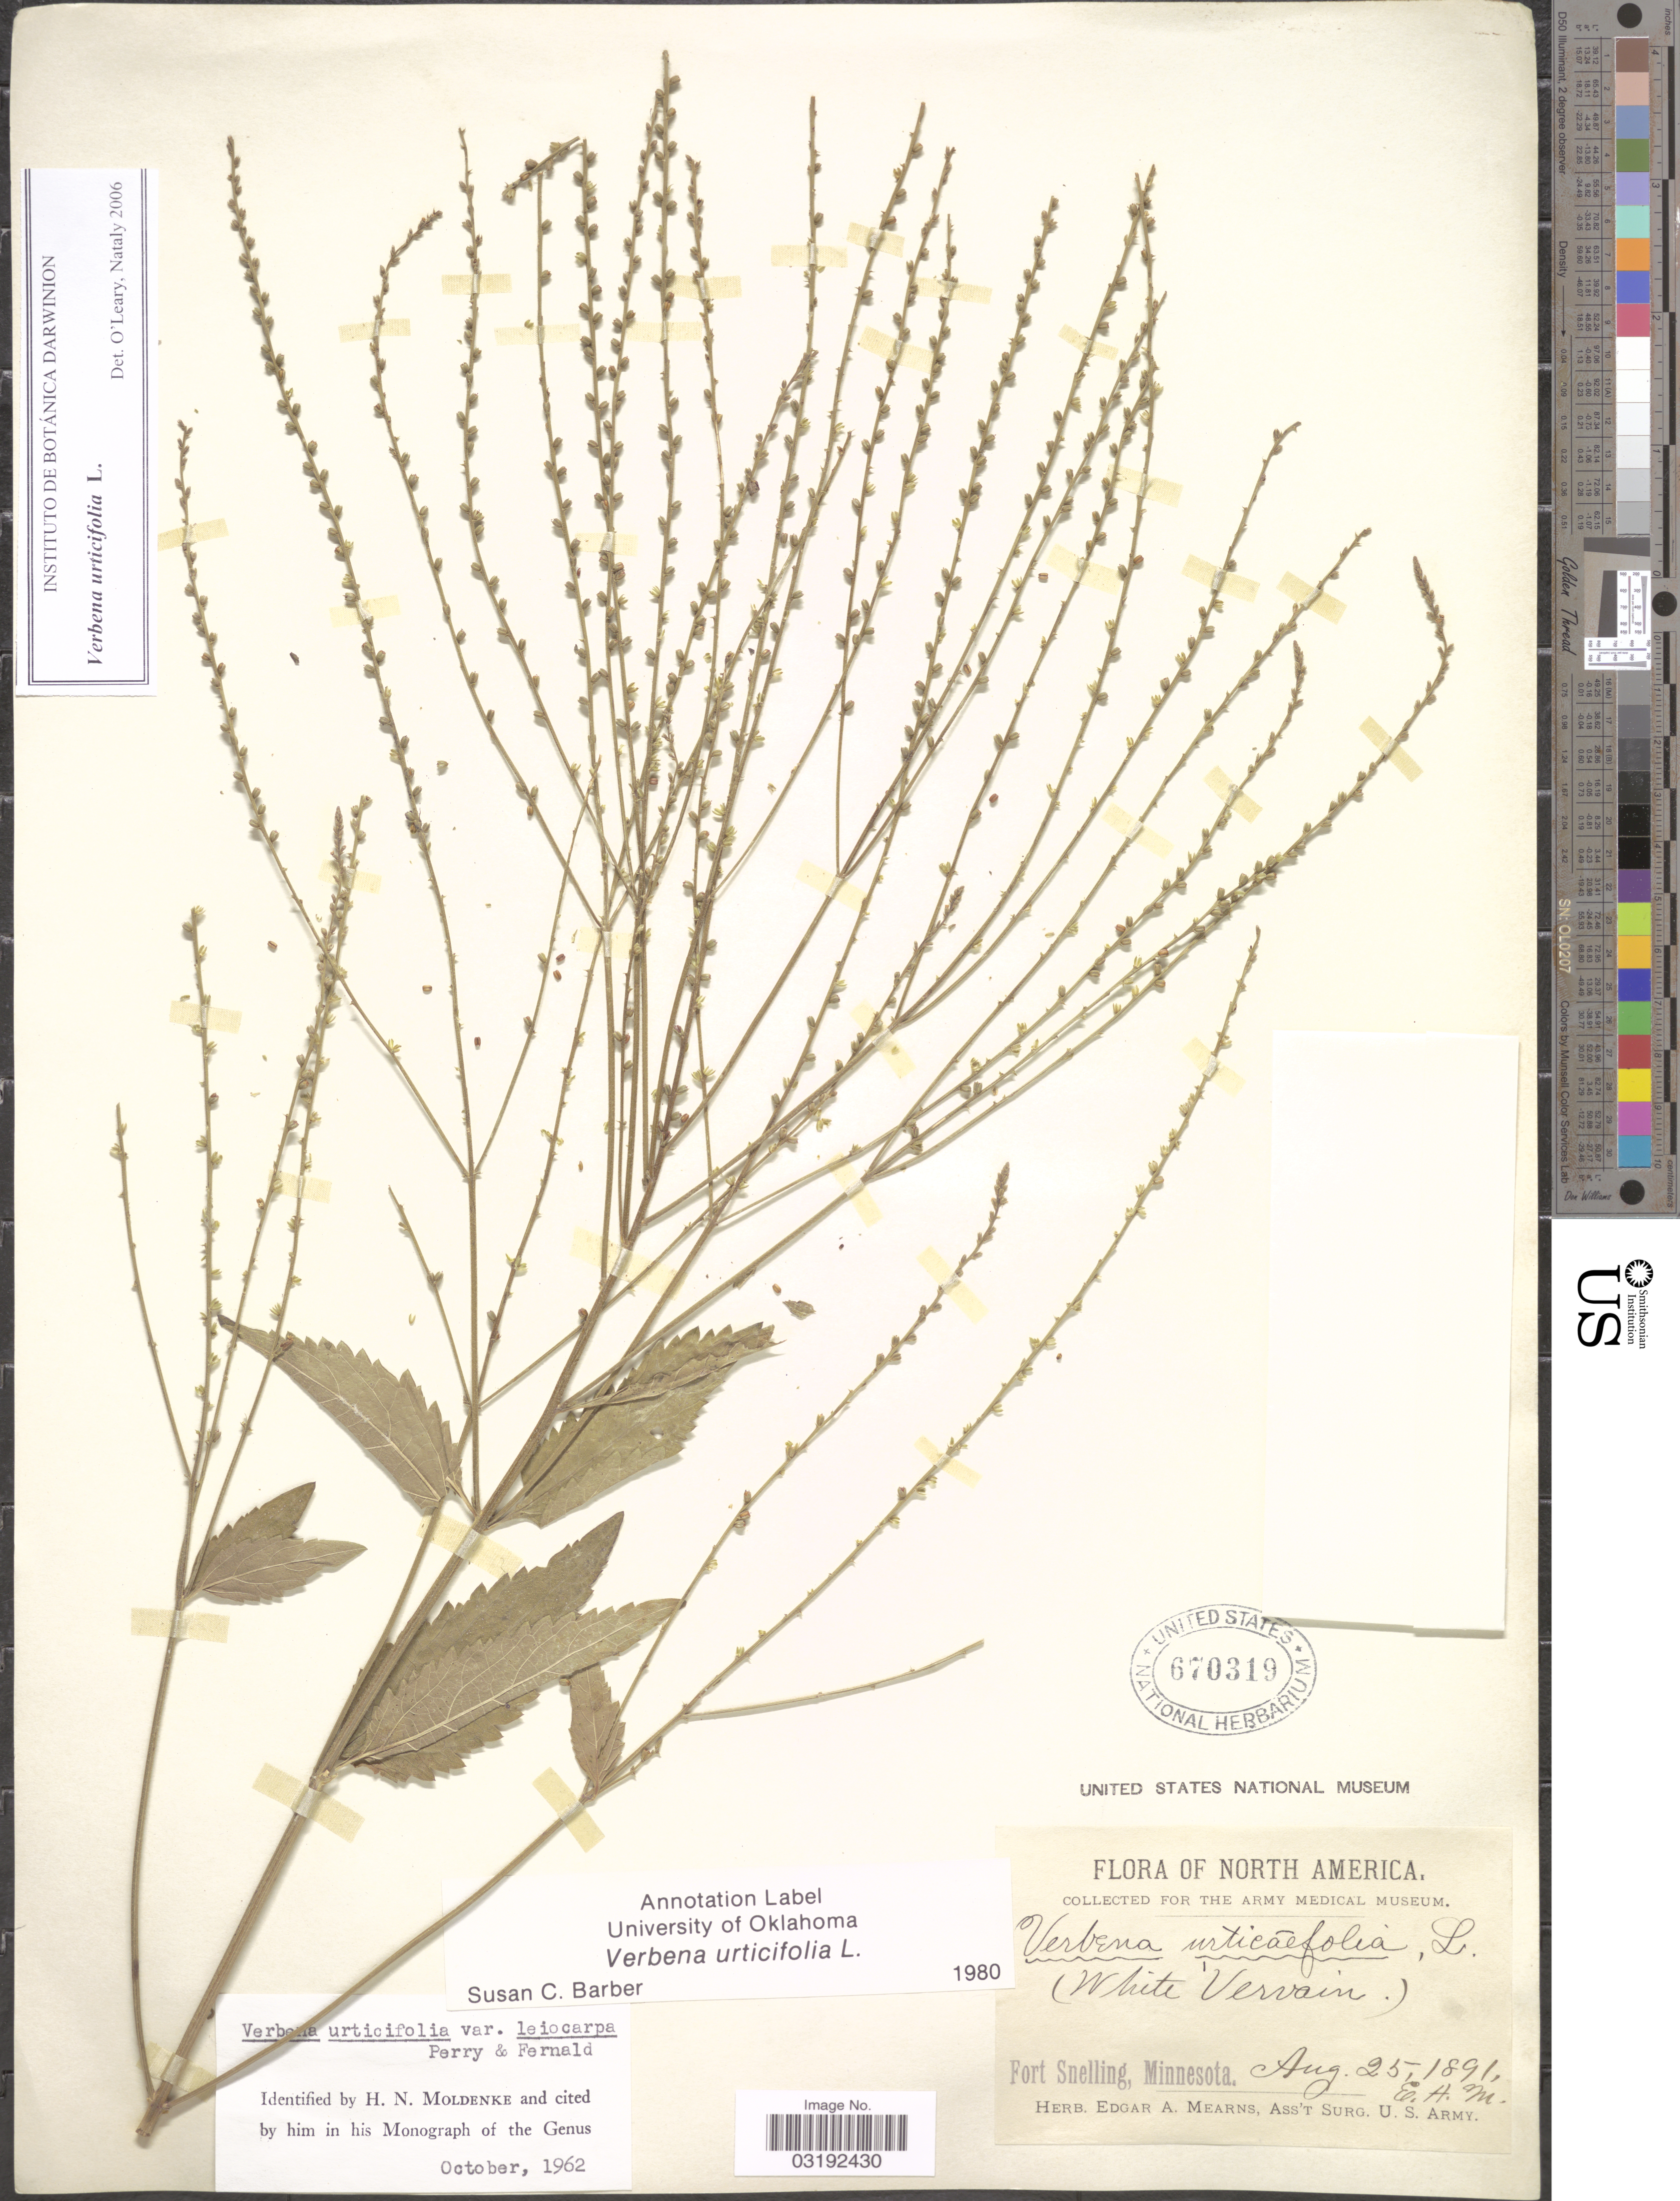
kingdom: Plantae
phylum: Tracheophyta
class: Magnoliopsida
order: Lamiales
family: Verbenaceae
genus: Verbena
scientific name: Verbena urticifolia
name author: L.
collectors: E. A. Mearns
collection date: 1891-08-25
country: United States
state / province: Minnesota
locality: Fort Snelling.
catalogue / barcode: US 670319